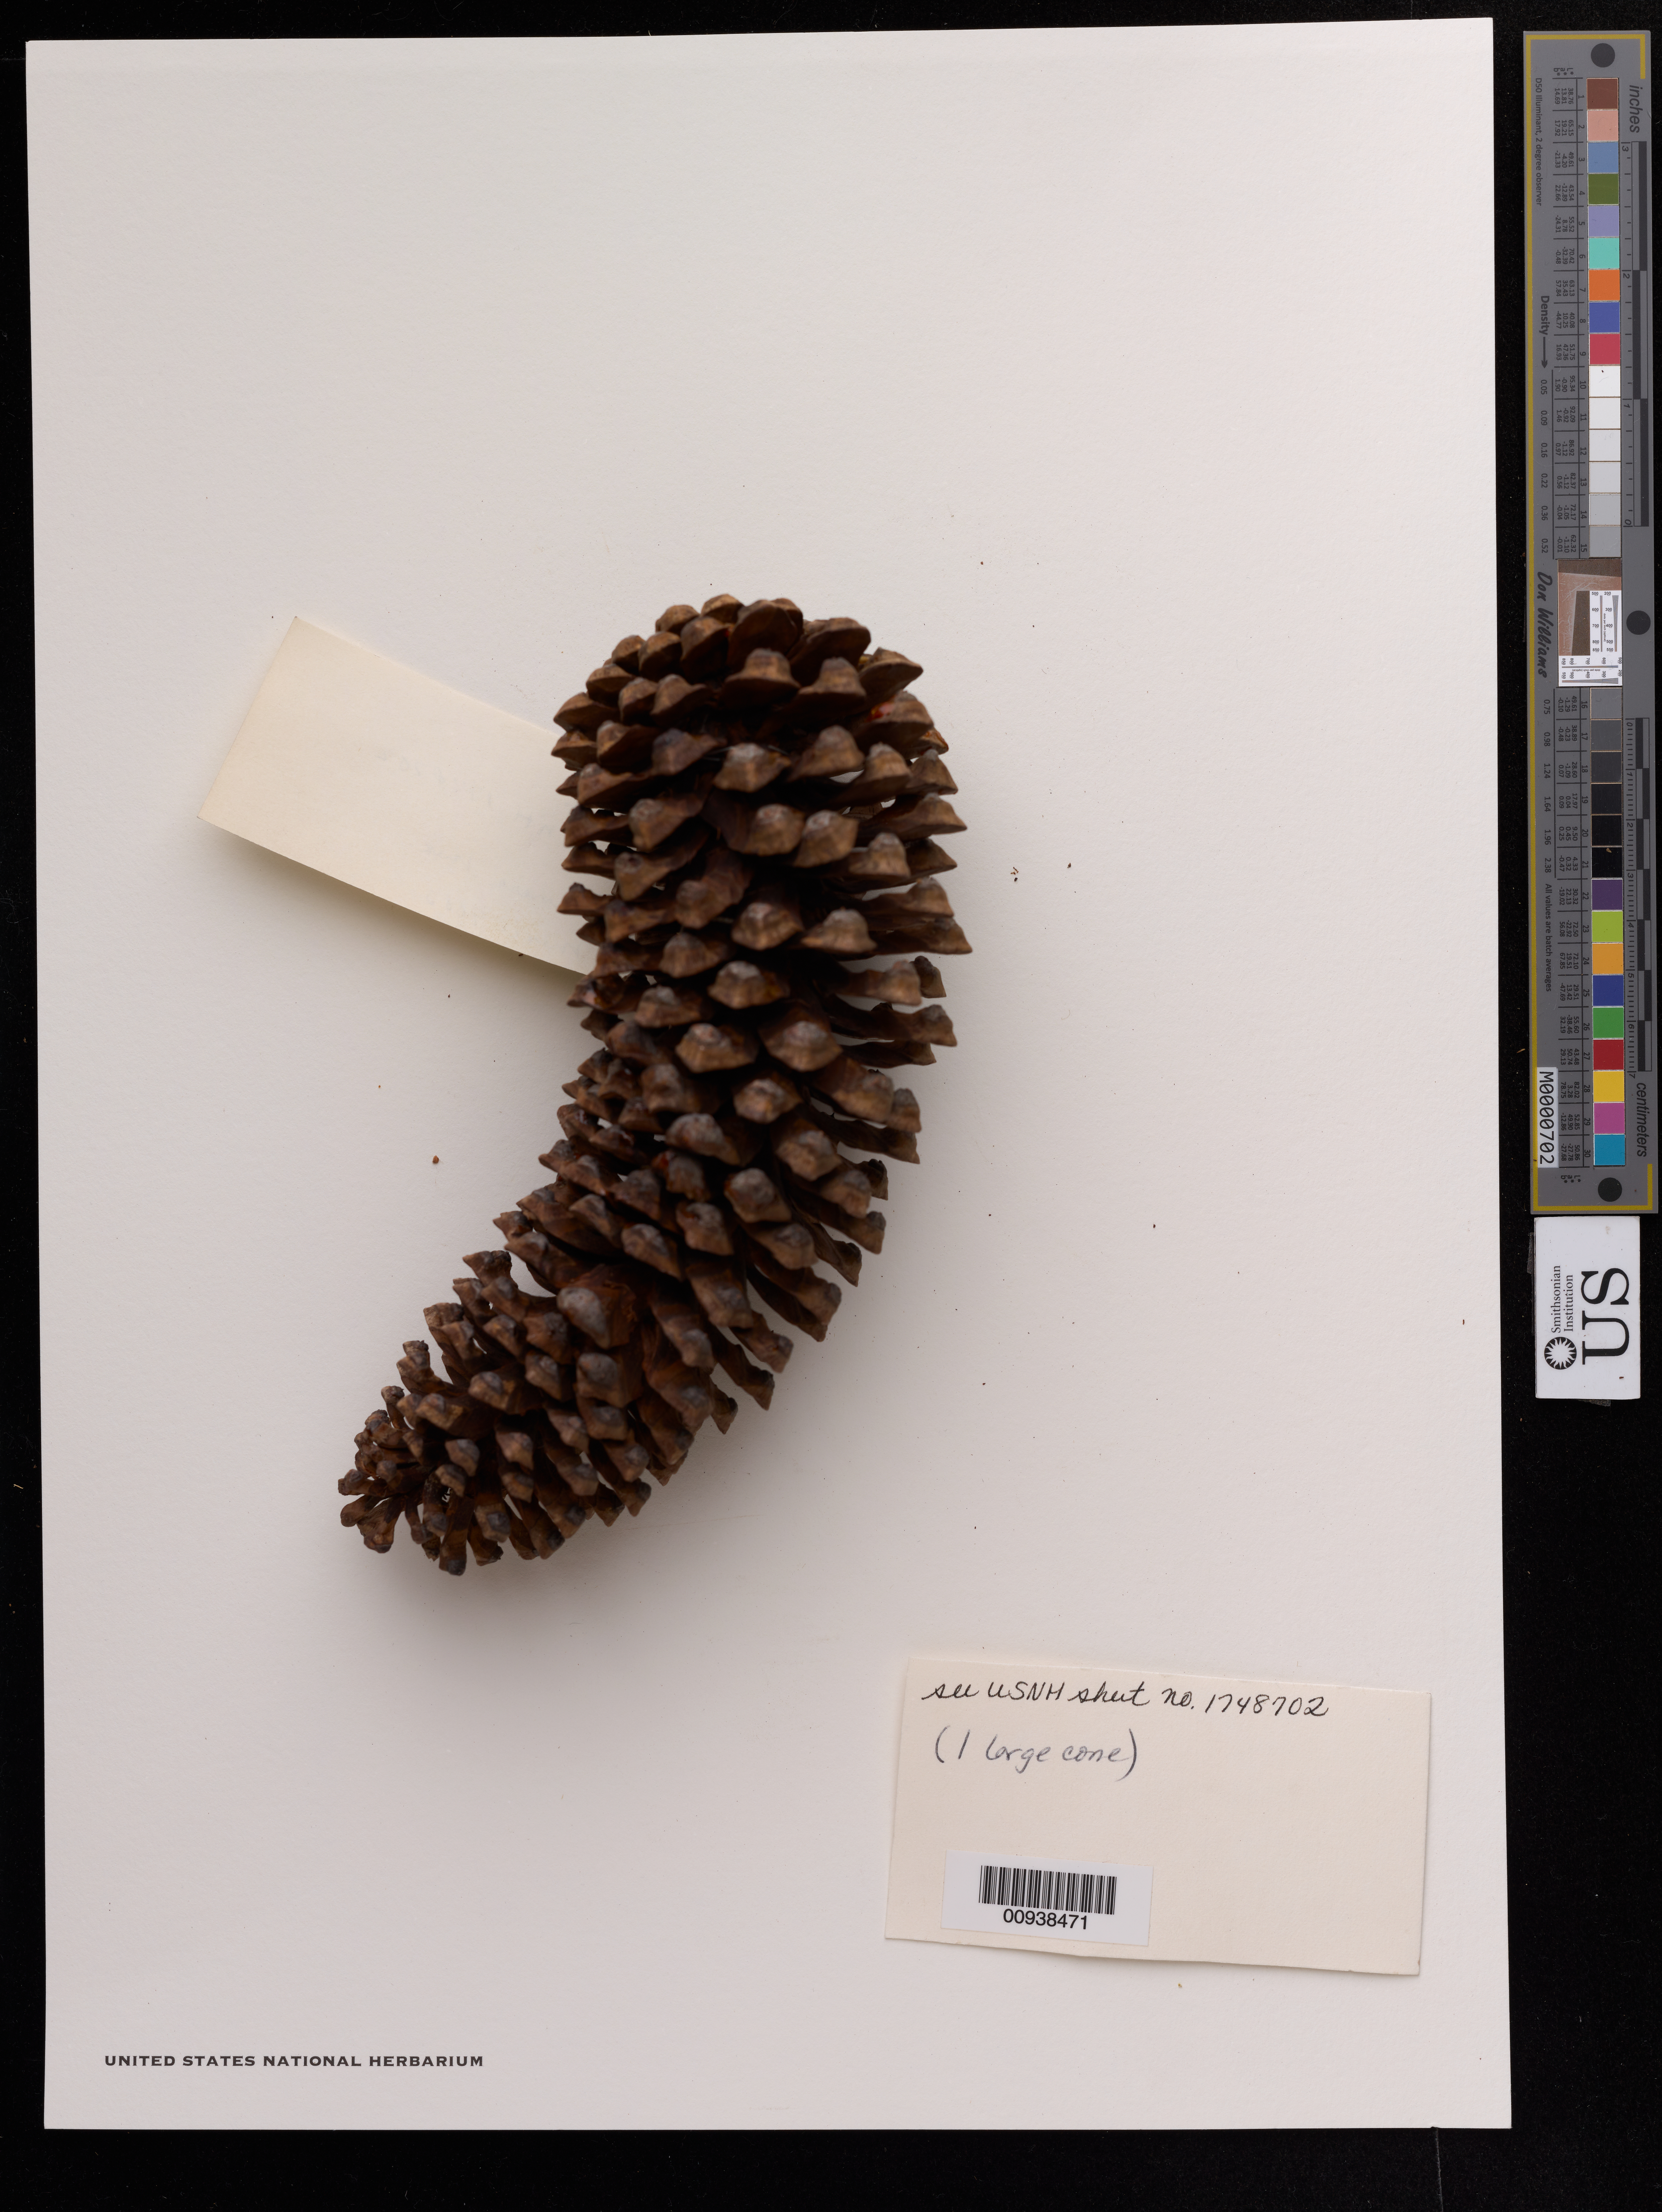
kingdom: Plantae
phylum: Tracheophyta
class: Pinopsida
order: Pinales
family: Pinaceae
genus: Pinus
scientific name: Pinus sp.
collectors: Y. Mexia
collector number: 9083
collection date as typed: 04 Jan 1938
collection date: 1938-01-04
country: Mexico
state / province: Guerrero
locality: Second ridge west of Petlacala. Sierra Madre del Sur. Distrito Mina.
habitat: Pine and oak forested ridges.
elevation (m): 1950